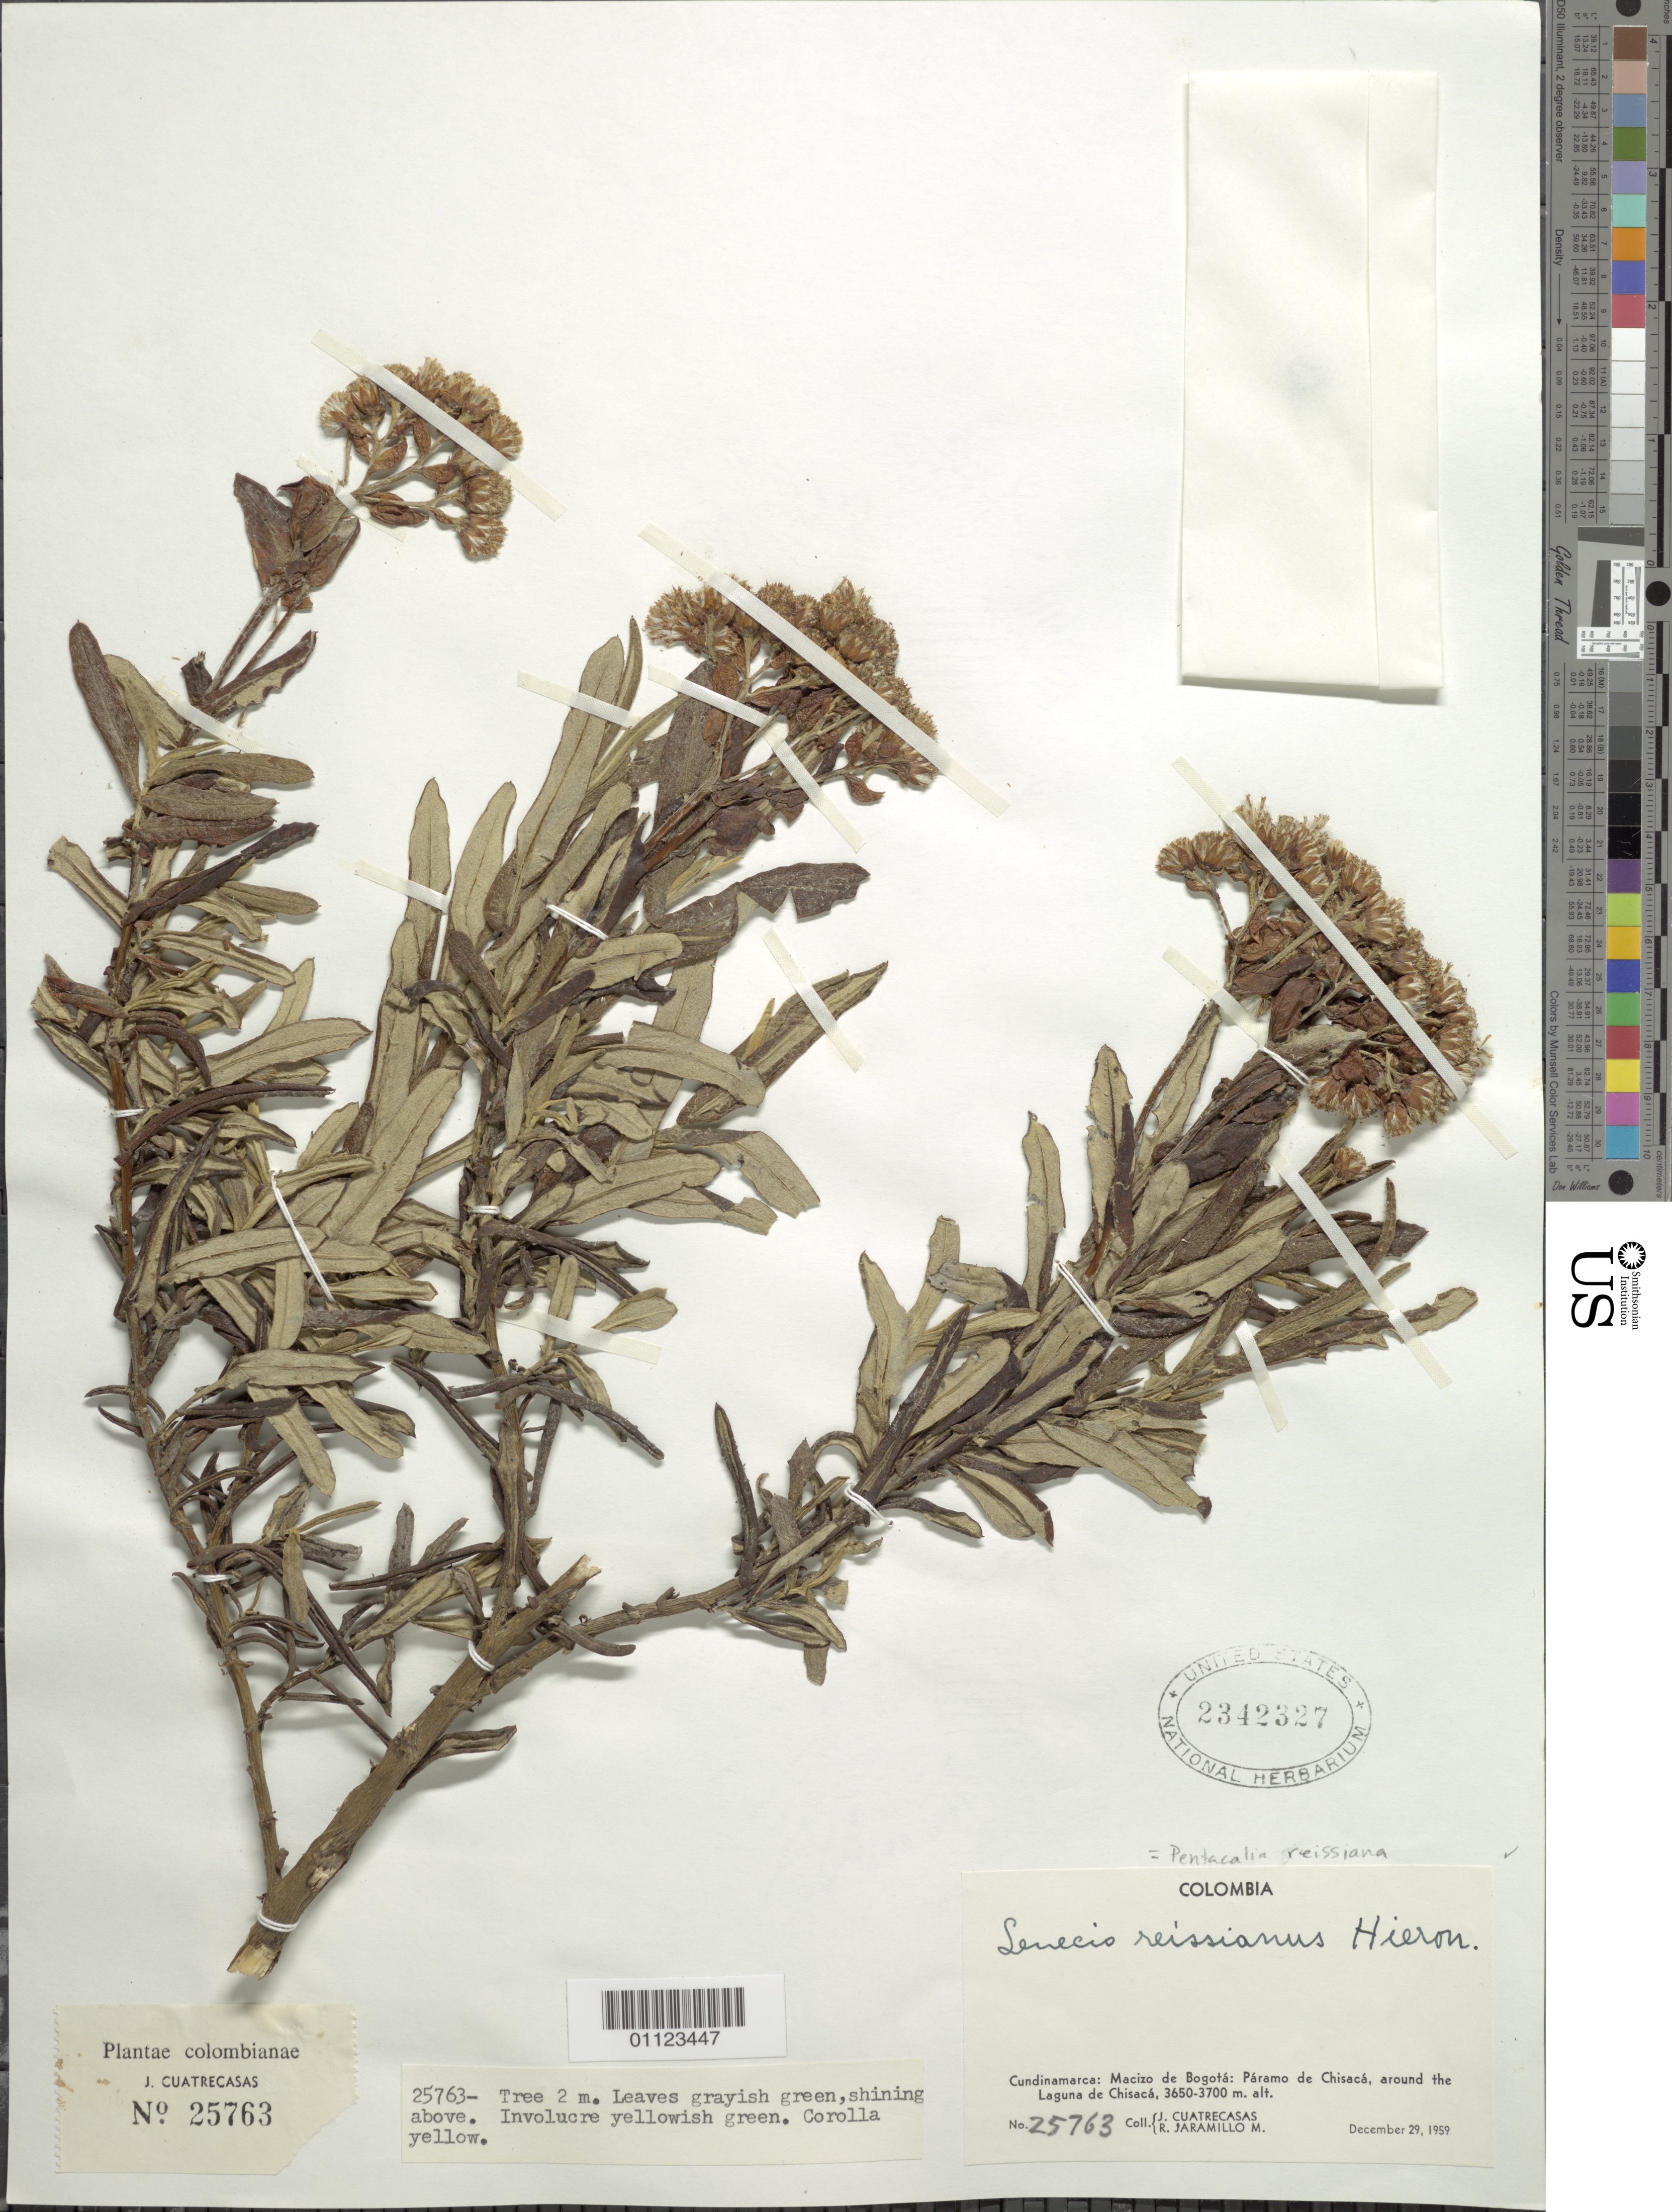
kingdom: Plantae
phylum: Tracheophyta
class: Magnoliopsida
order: Asterales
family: Asteraceae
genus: Pentacalia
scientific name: Pentacalia reissiana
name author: (Hieron.) Cuatrec.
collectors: J. Cuatrecasas & R. Jaramillo M.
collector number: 25763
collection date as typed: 29 Dec 1959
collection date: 1959-12-29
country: Colombia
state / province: Cundinamarca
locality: Macizo de Bogotá, Páramo de Chisacá, around Laguna de Chisacá.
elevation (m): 3650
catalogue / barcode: US 2342327